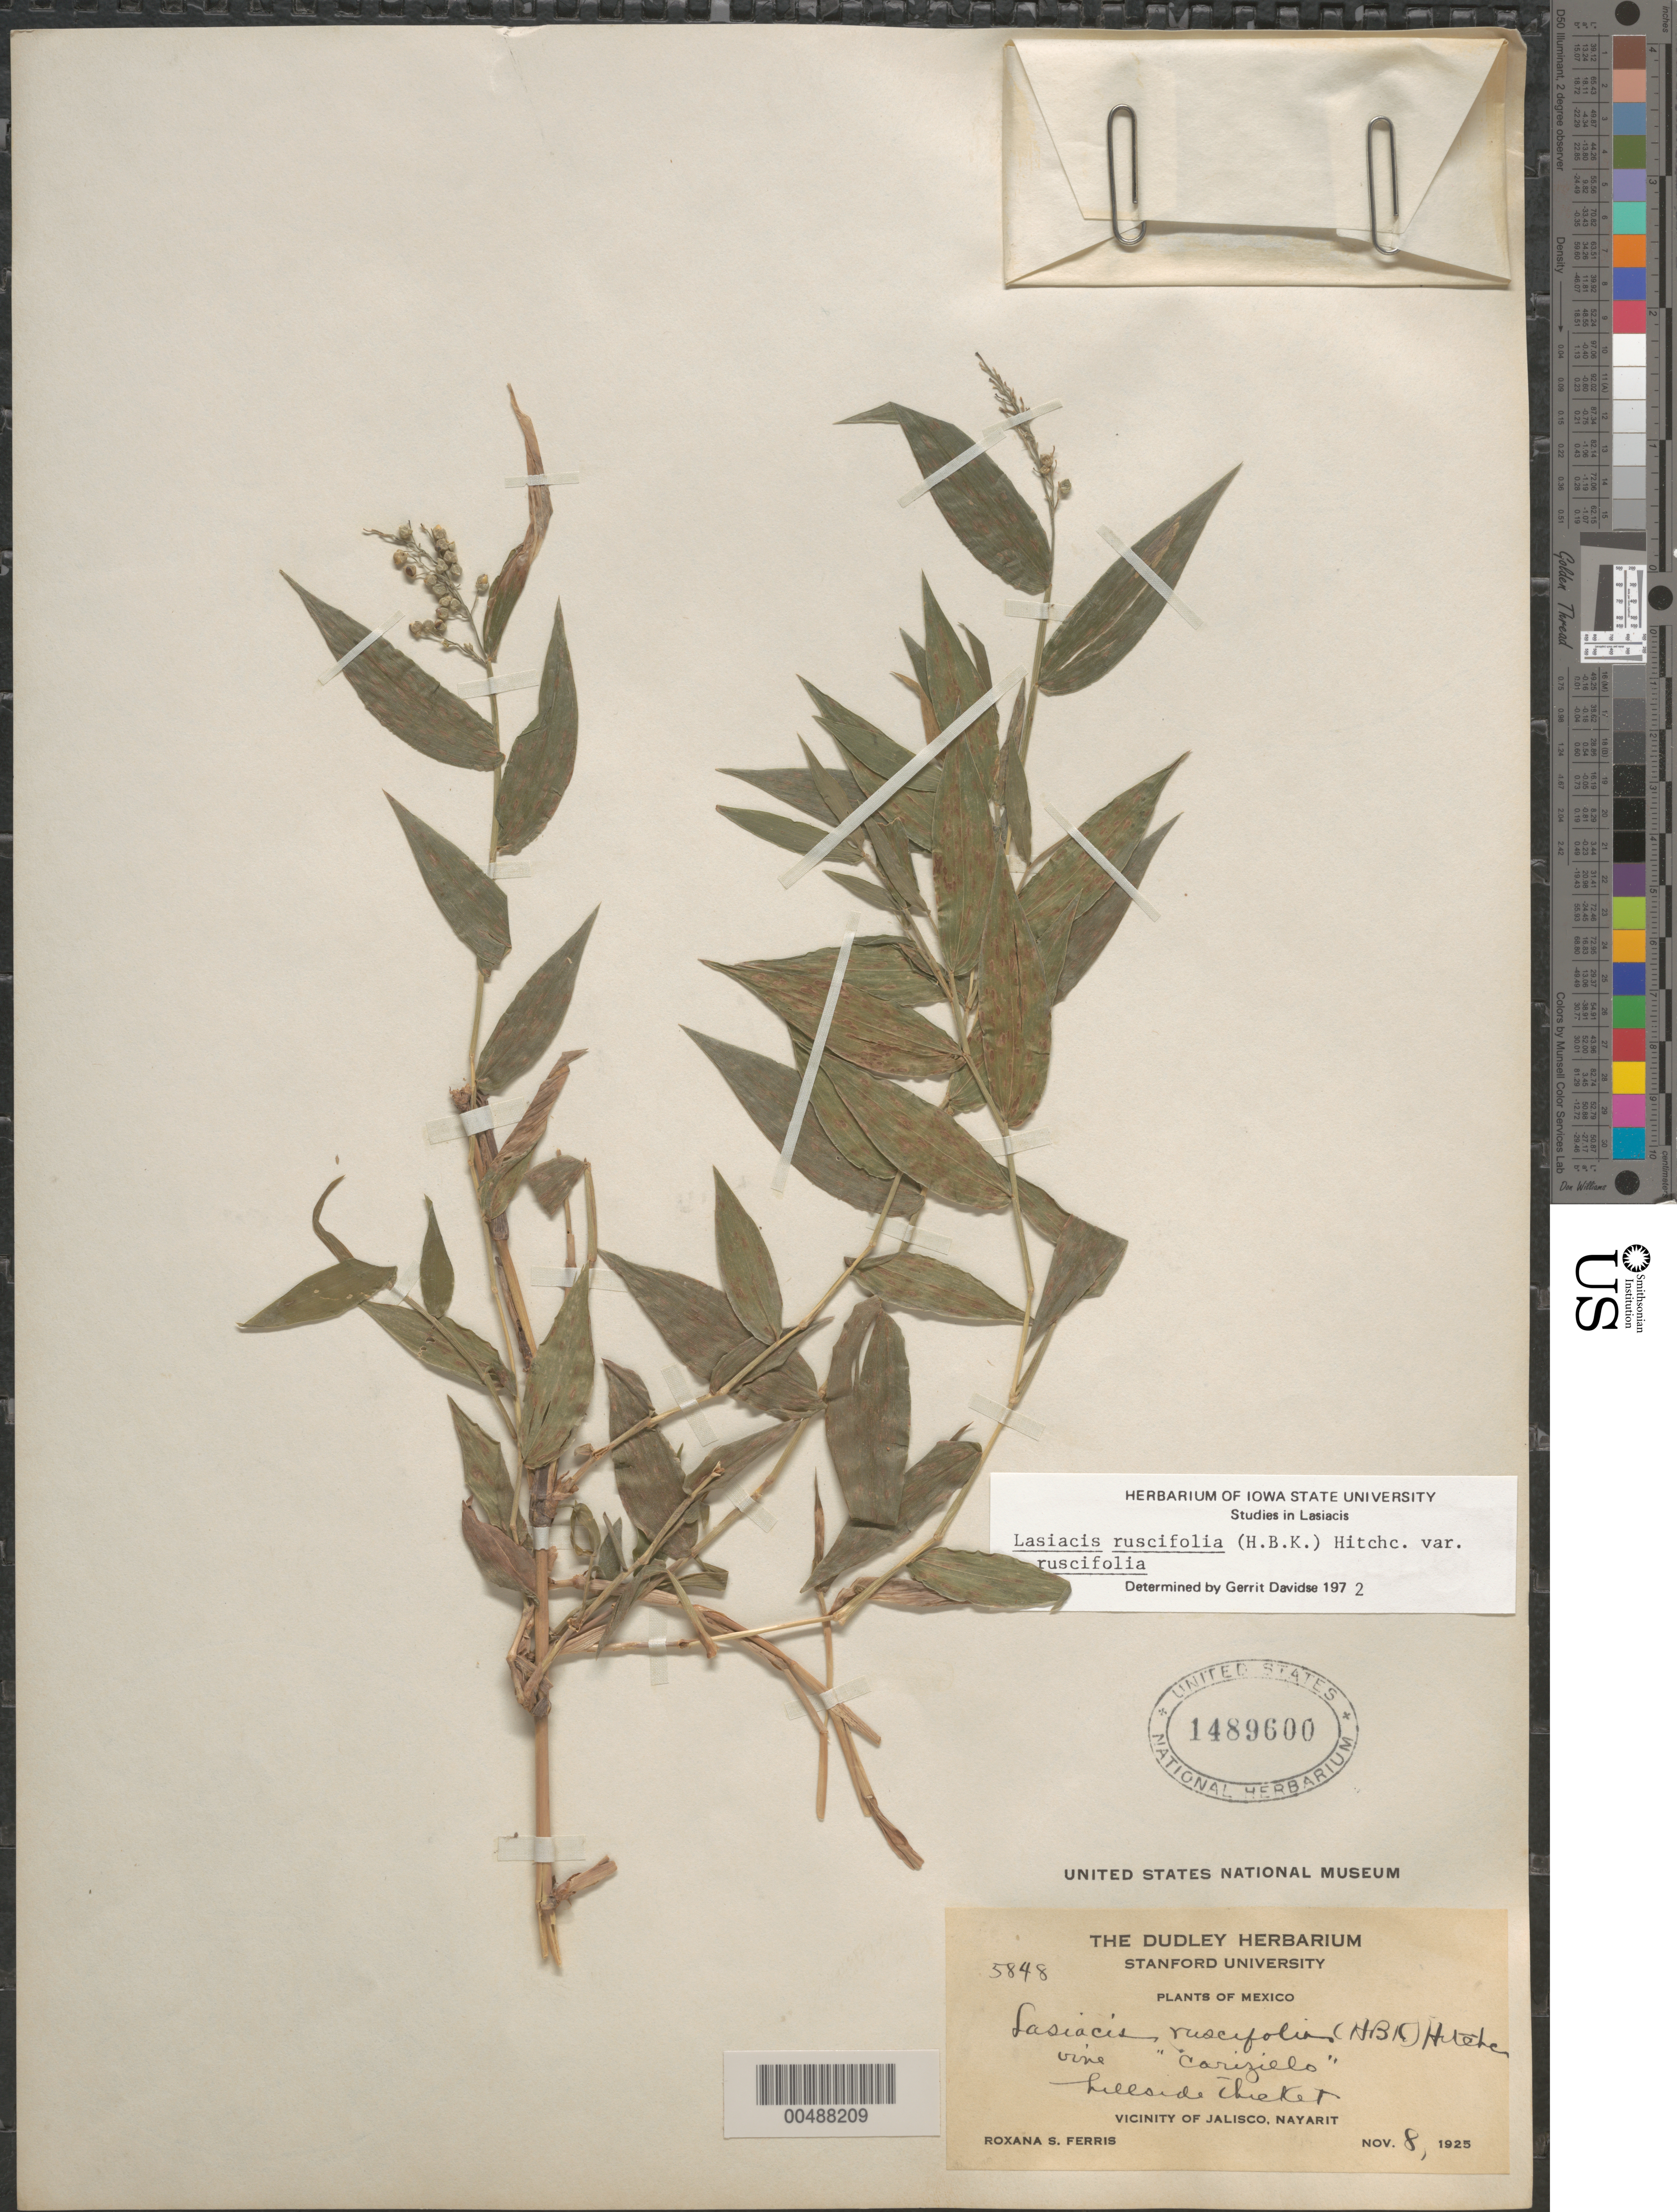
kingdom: Plantae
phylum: Tracheophyta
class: Liliopsida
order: Poales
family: Poaceae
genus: Lasiacis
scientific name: Lasiacis ruscifolia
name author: (Kunth) Hitchc.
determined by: Davidse, Gerrit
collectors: R. S. Ferris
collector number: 5848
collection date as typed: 8 Nov 1925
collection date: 1925-11-08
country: Mexico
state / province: Nayarit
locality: Vicinity of Jalisco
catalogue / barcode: US 1489600